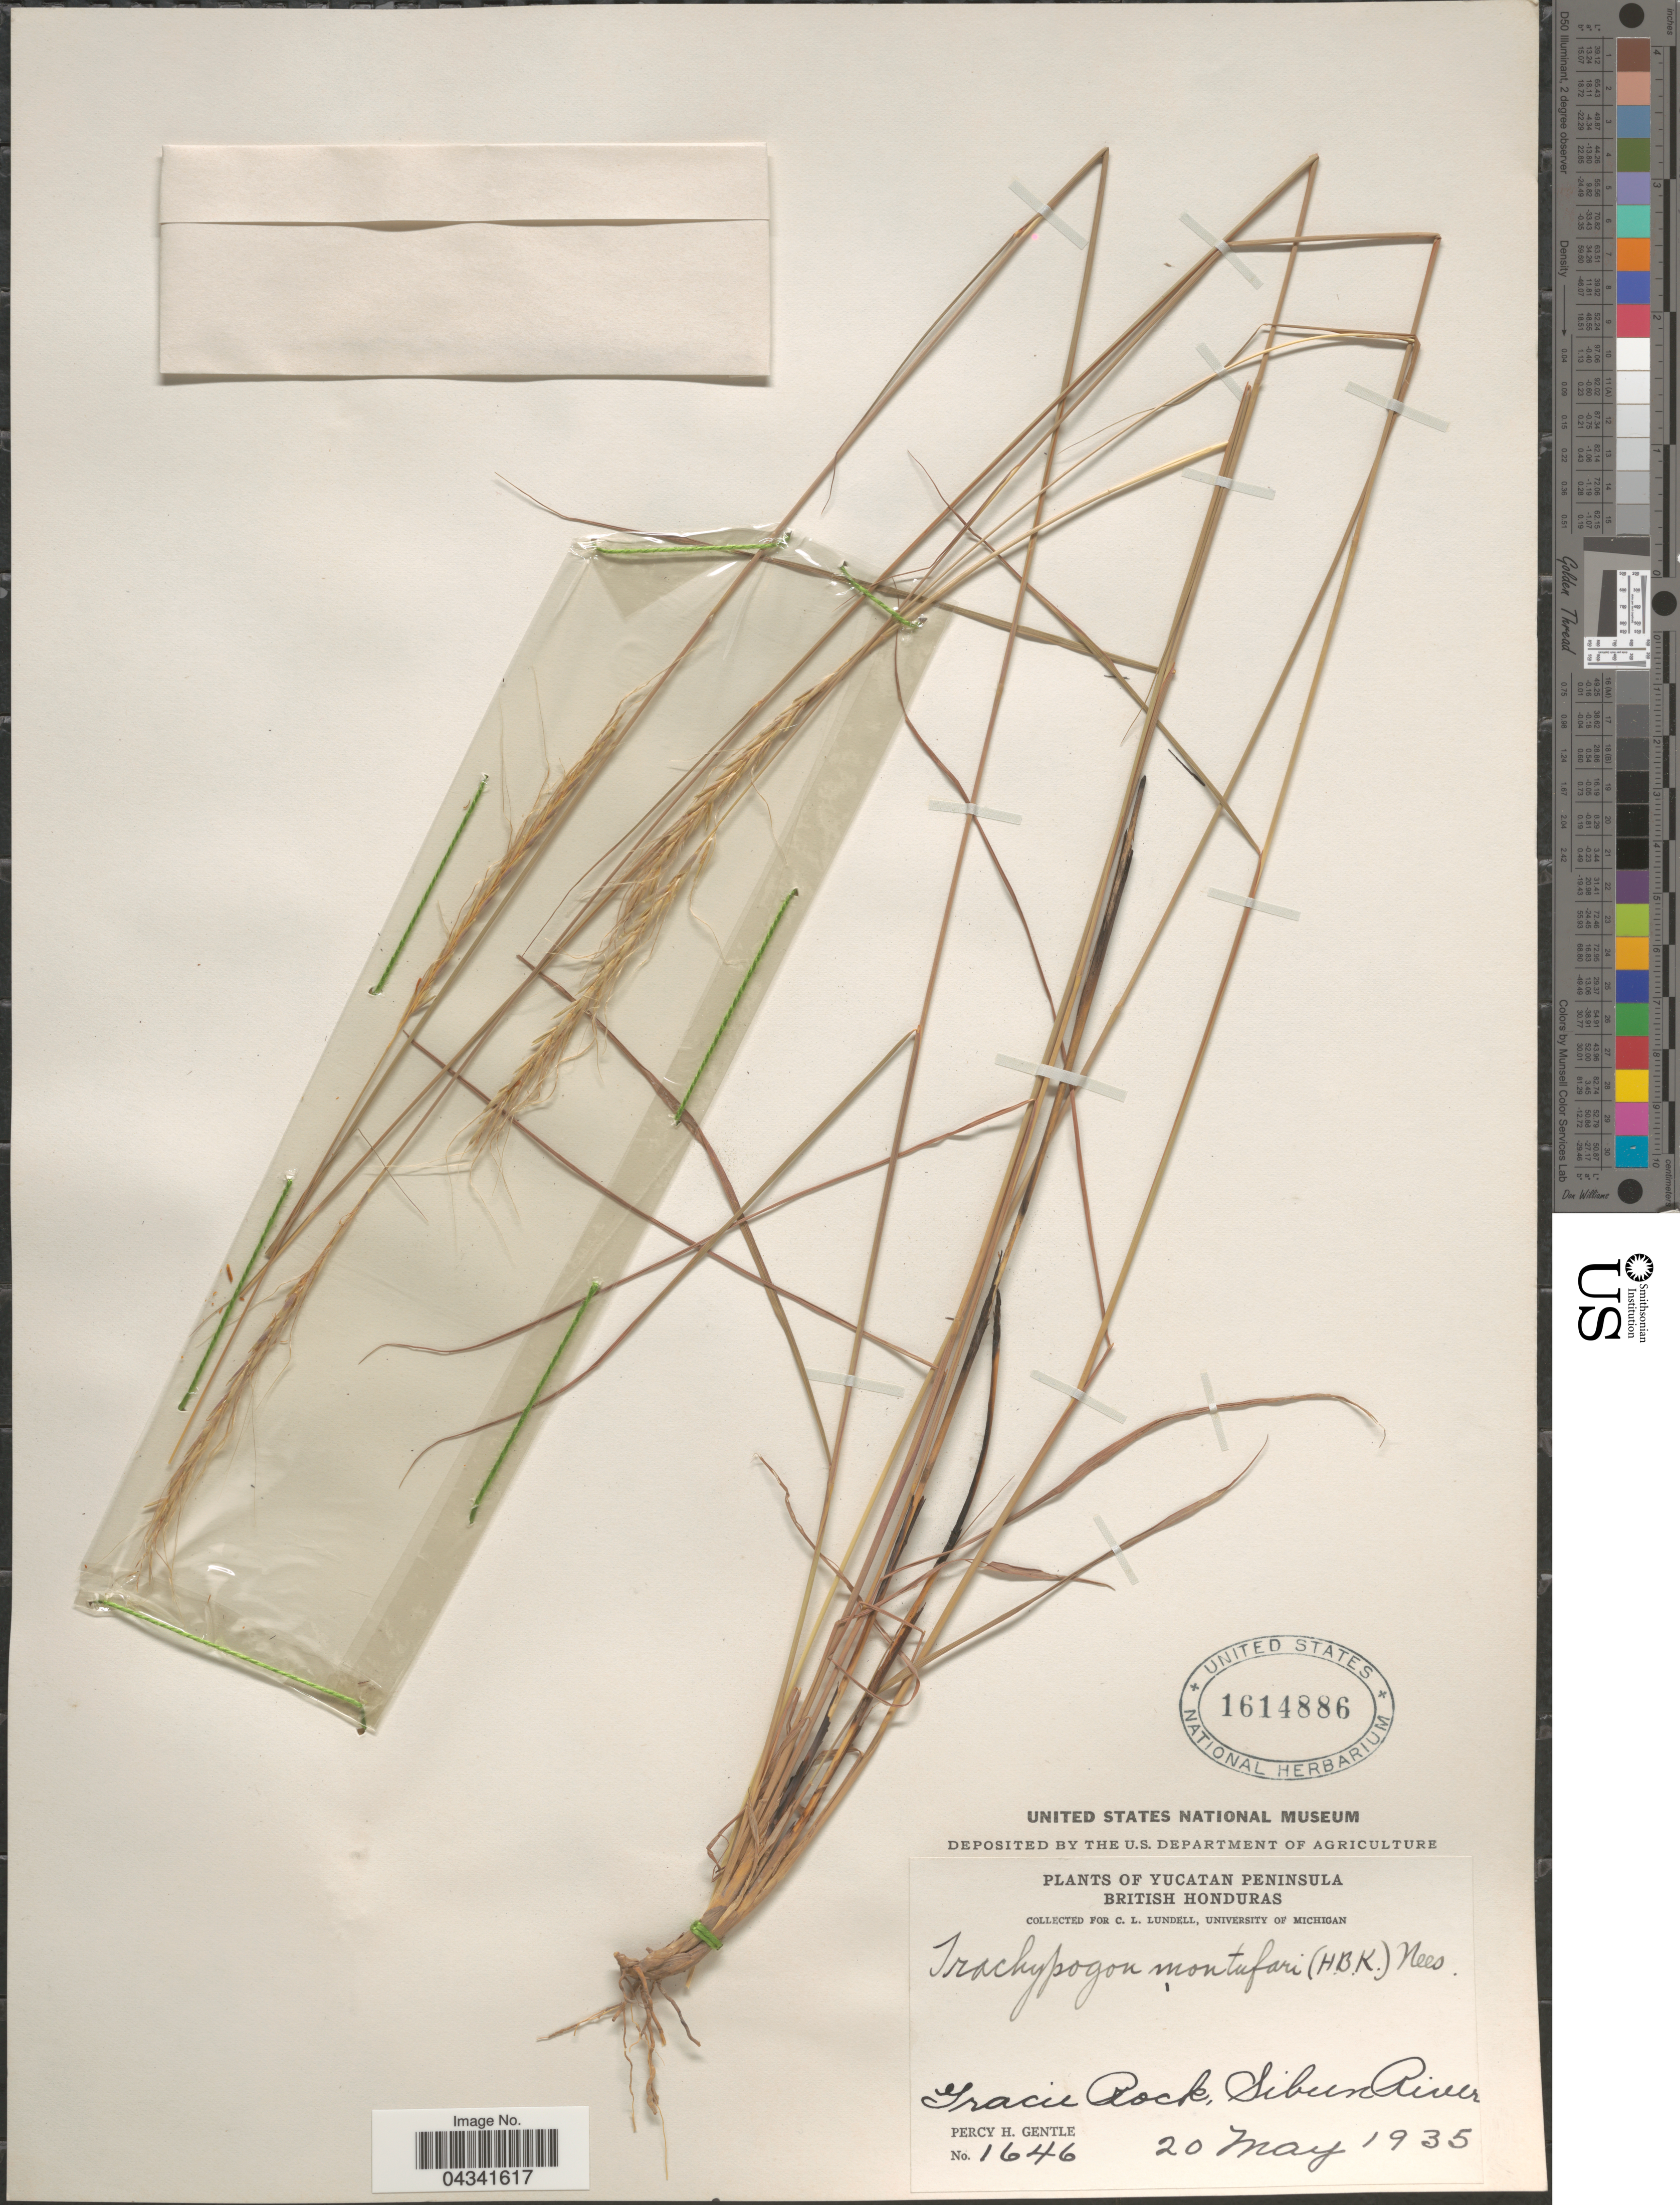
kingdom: Plantae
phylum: Tracheophyta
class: Liliopsida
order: Poales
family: Poaceae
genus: Trachypogon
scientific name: Trachypogon spicatus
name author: (L. f.) Kuntze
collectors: P. H. Gentle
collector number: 1646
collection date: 1935-05-20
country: Belize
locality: Yucatan Peninsula. British Honduras. Gracie Rock, Sibun River.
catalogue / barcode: US 1614886